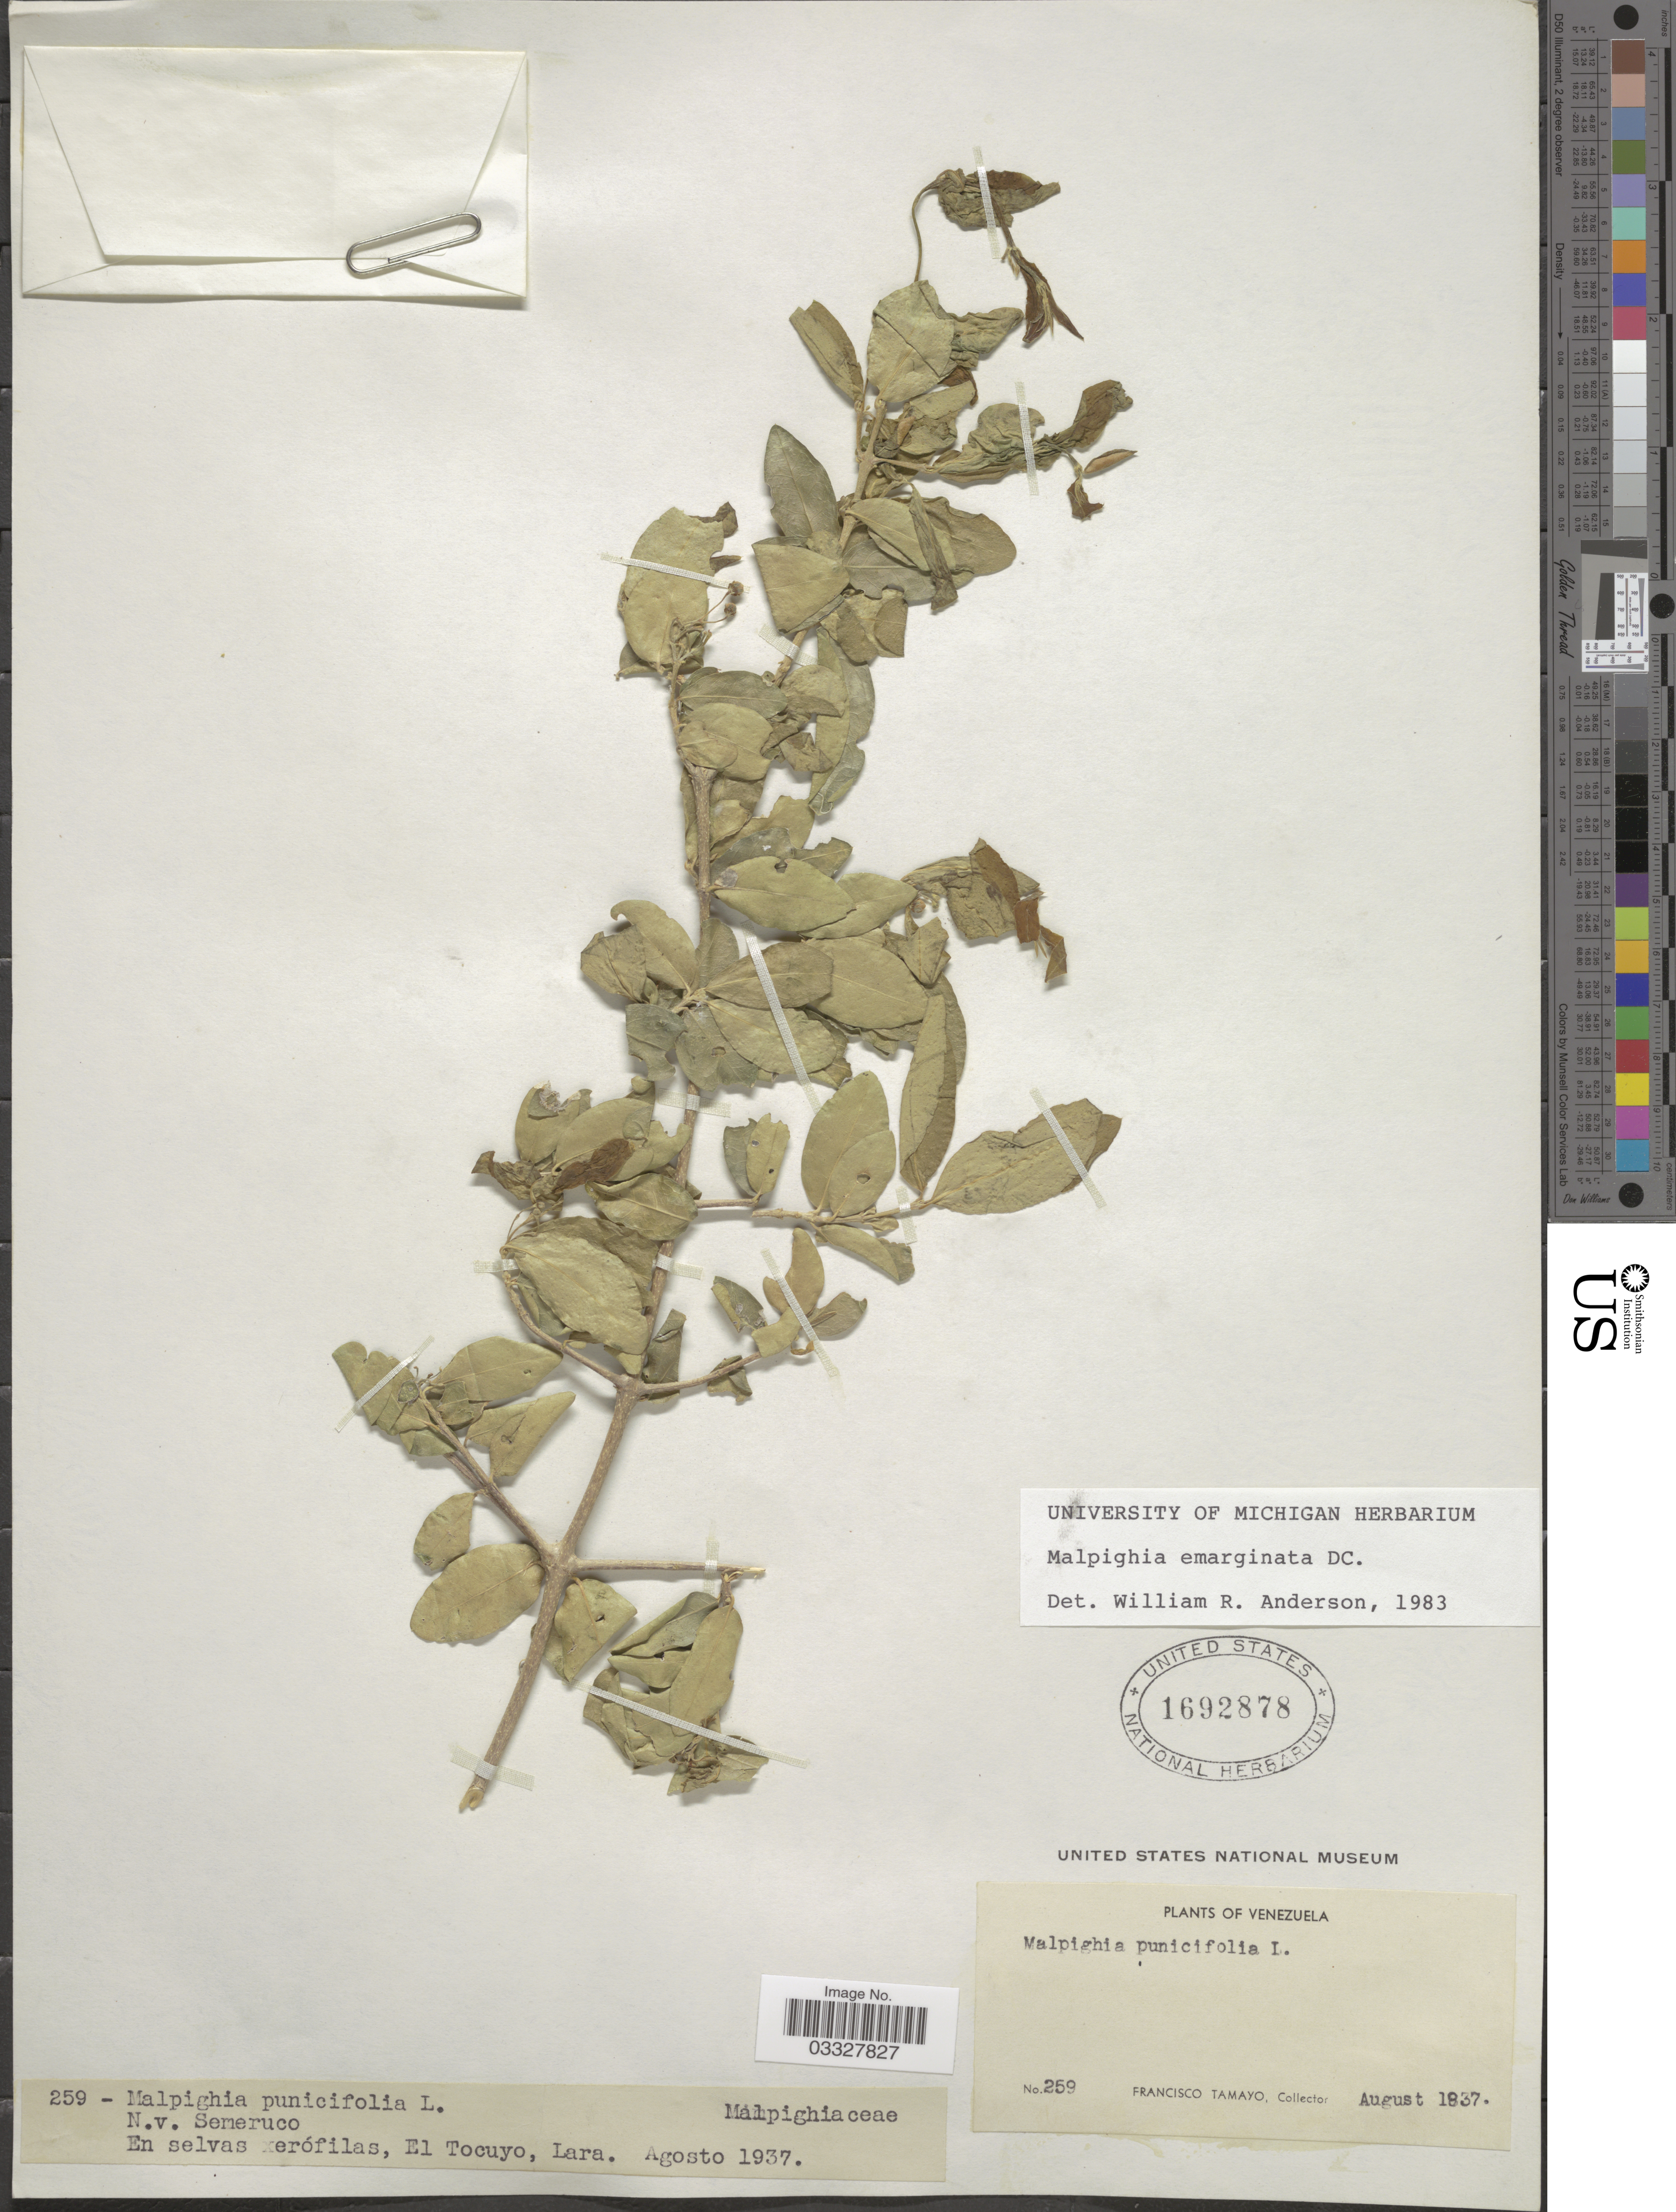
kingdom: Plantae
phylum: Tracheophyta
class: Magnoliopsida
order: Malpighiales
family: Malpighiaceae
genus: Malpighia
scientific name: Malpighia emarginata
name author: DC.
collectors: F. Tamayo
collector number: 259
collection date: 1937-08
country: Venezuela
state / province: Lara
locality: El Tocuyo.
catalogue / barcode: US 1692878